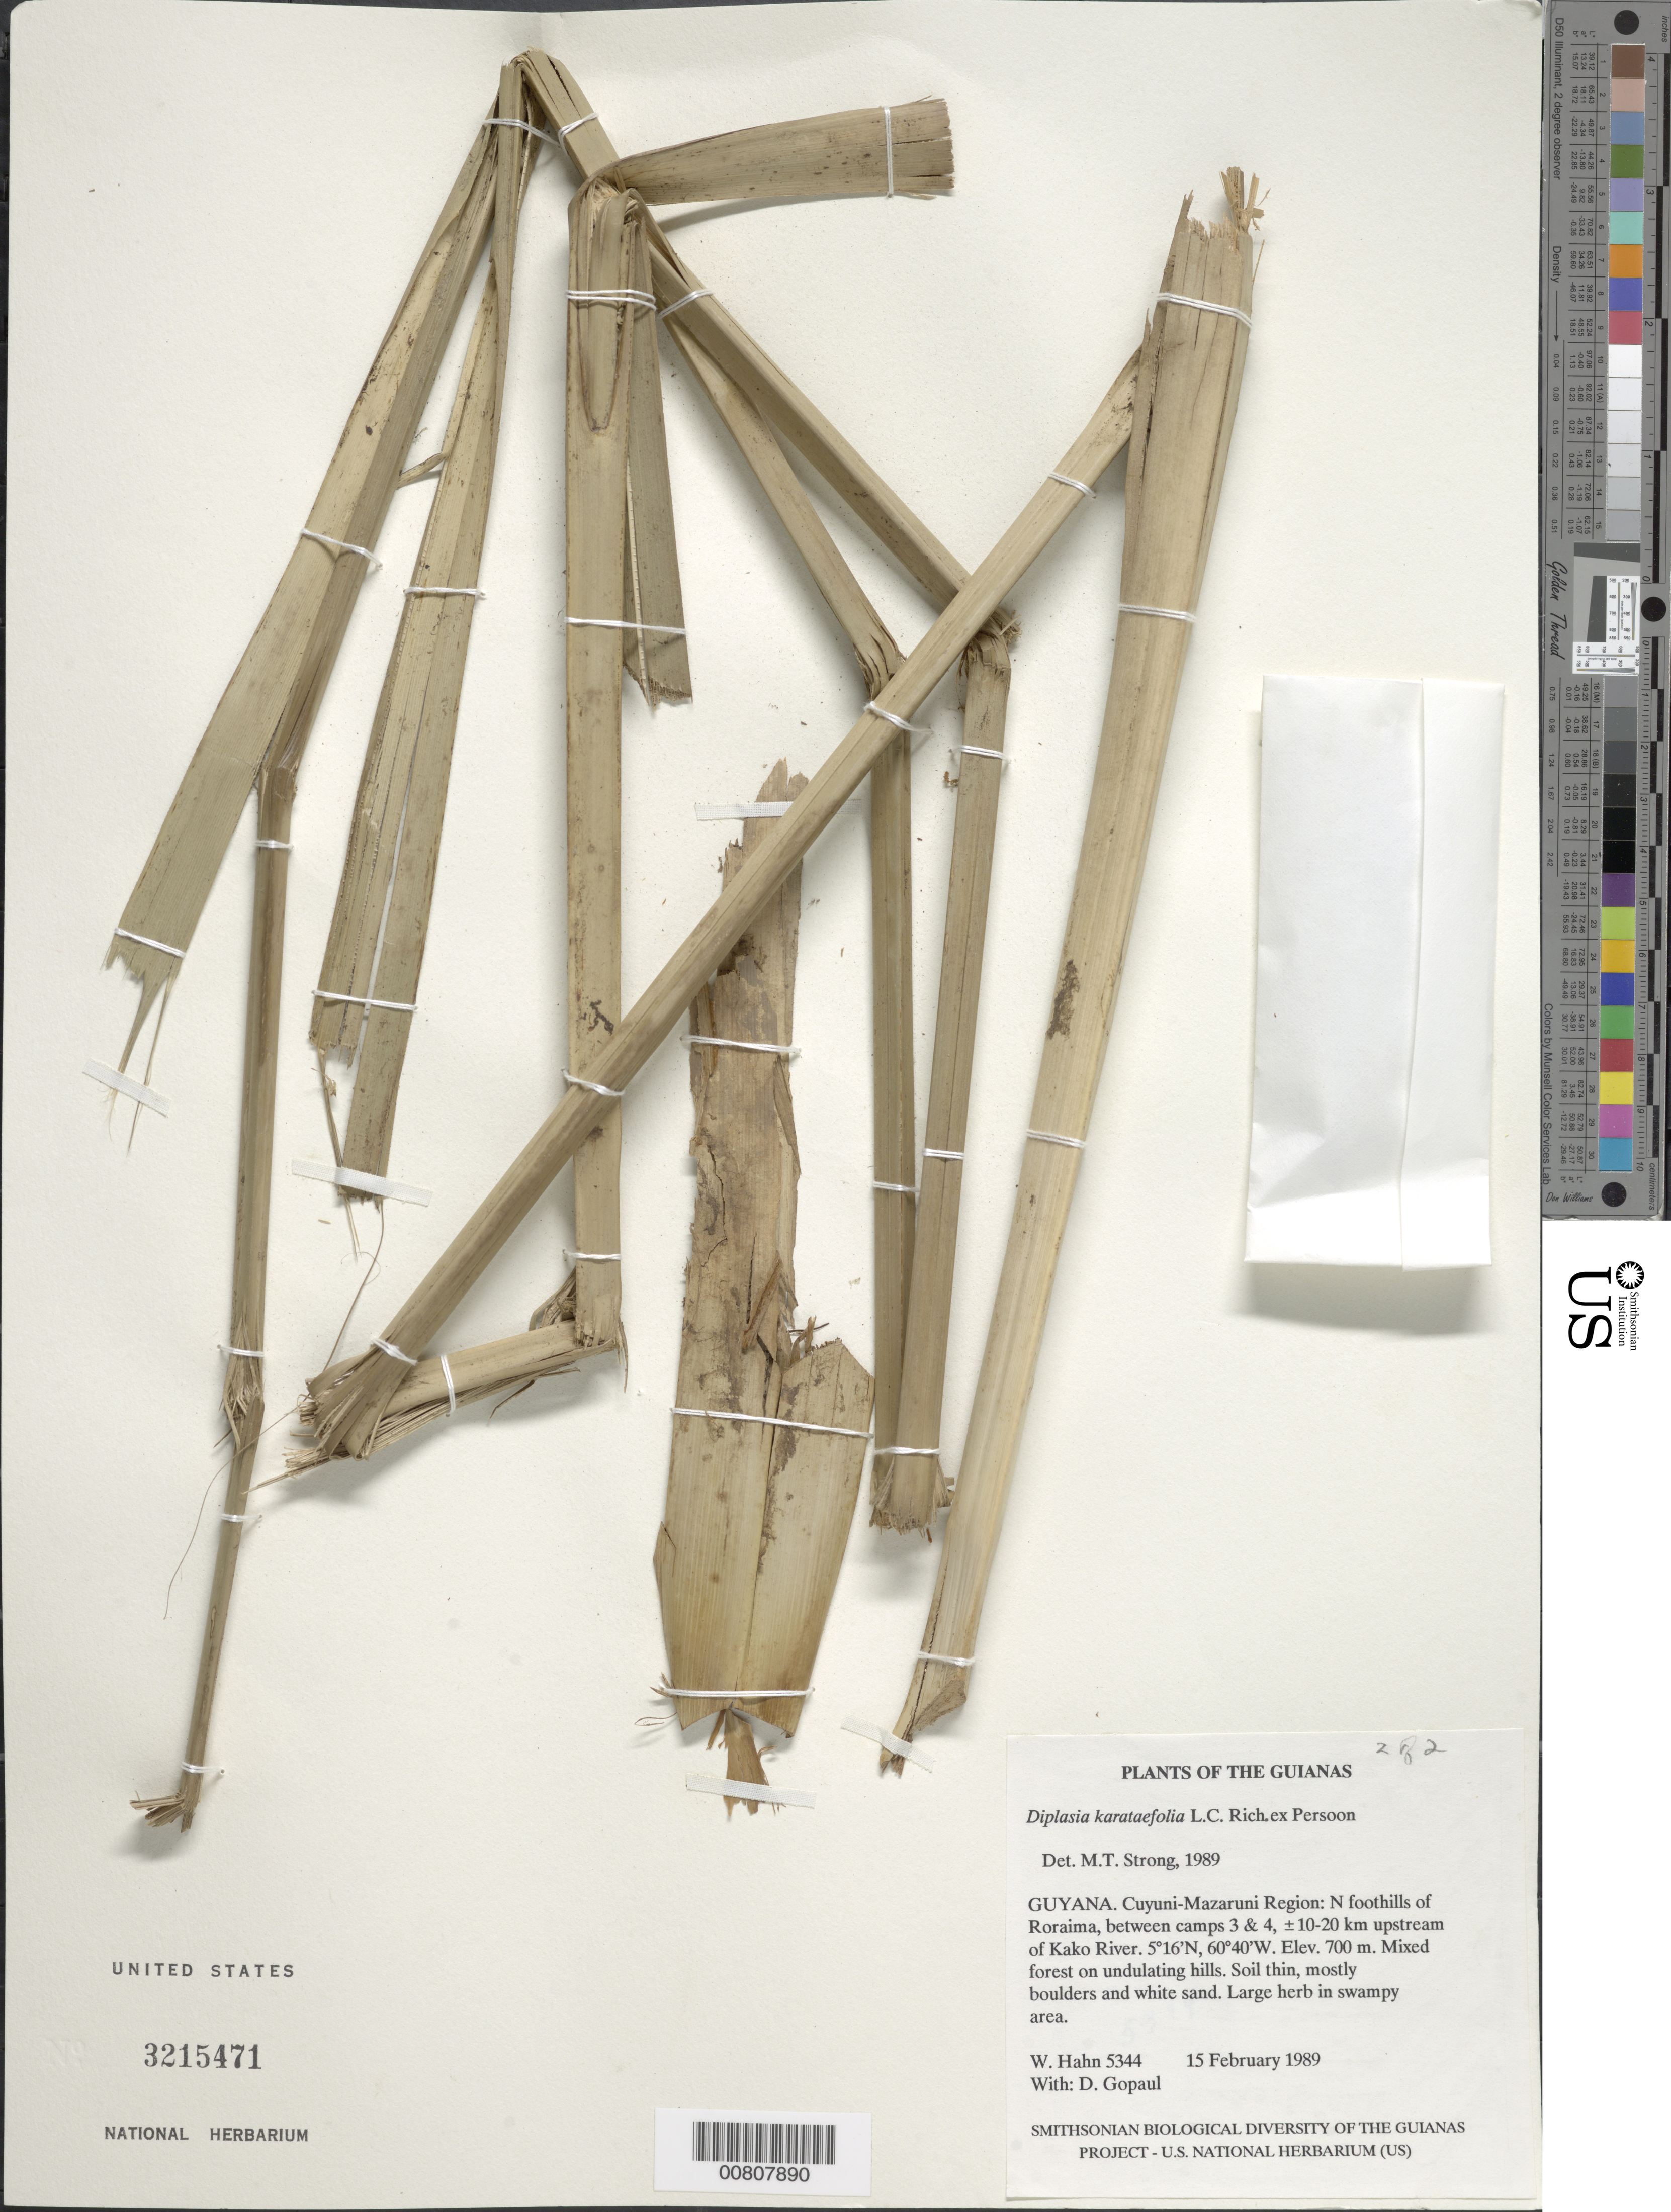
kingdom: Plantae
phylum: Tracheophyta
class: Liliopsida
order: Poales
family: Cyperaceae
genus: Diplasia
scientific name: Diplasia karatifolia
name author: Rich.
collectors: W. Hahn & D. Gopaul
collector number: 5344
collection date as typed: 15 February 1989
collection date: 1989-02-15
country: Guyana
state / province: Cuyuni-Mazaruni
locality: N foothills of Roraima, between camps 3 & 4, ±10-20 km upstream of Kako River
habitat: Mixed forest on undulating hills. Soil thin, mostly boulders and white sand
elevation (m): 700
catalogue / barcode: US 3215471